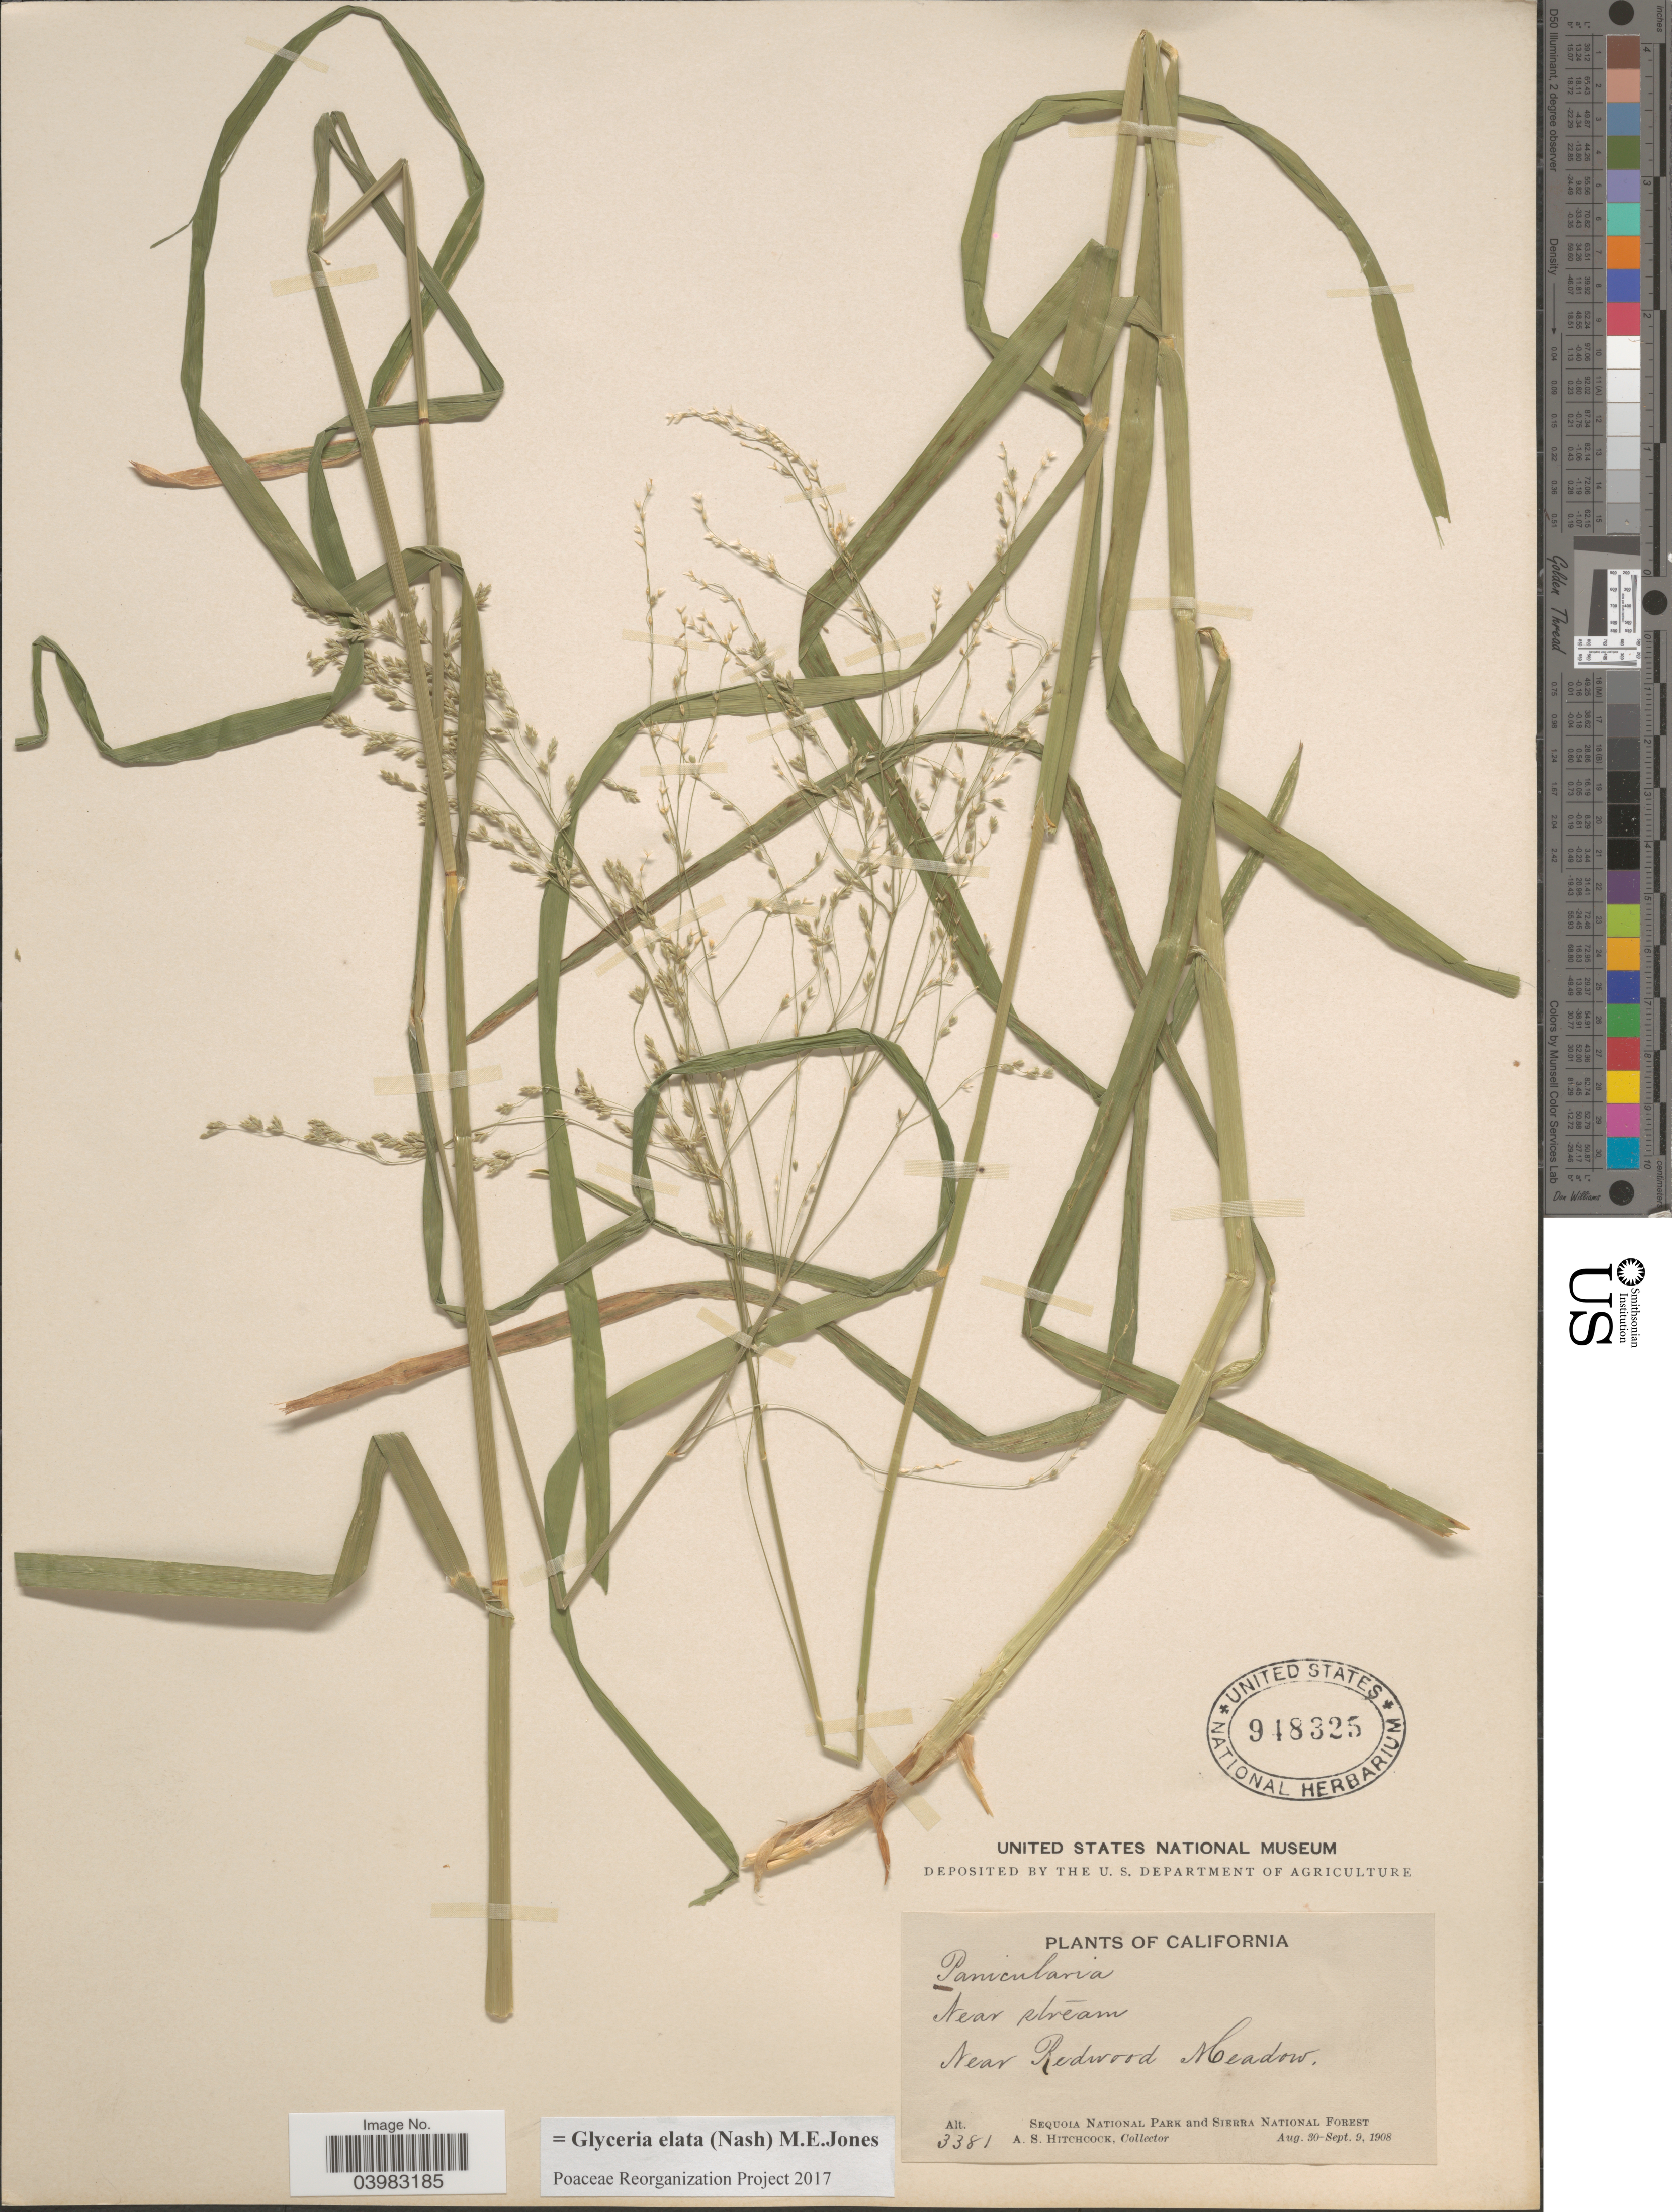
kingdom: Plantae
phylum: Tracheophyta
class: Liliopsida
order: Poales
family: Poaceae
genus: Glyceria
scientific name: Glyceria elata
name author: (Nash) M.E. Jones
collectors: A. S. Hitchcock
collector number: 3381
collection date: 1908-08-30/1908-09-09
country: United States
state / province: California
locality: Near stream. Near Redwood Meadow. Sequoia National Park and Sierra National Forest.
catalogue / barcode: US 948325